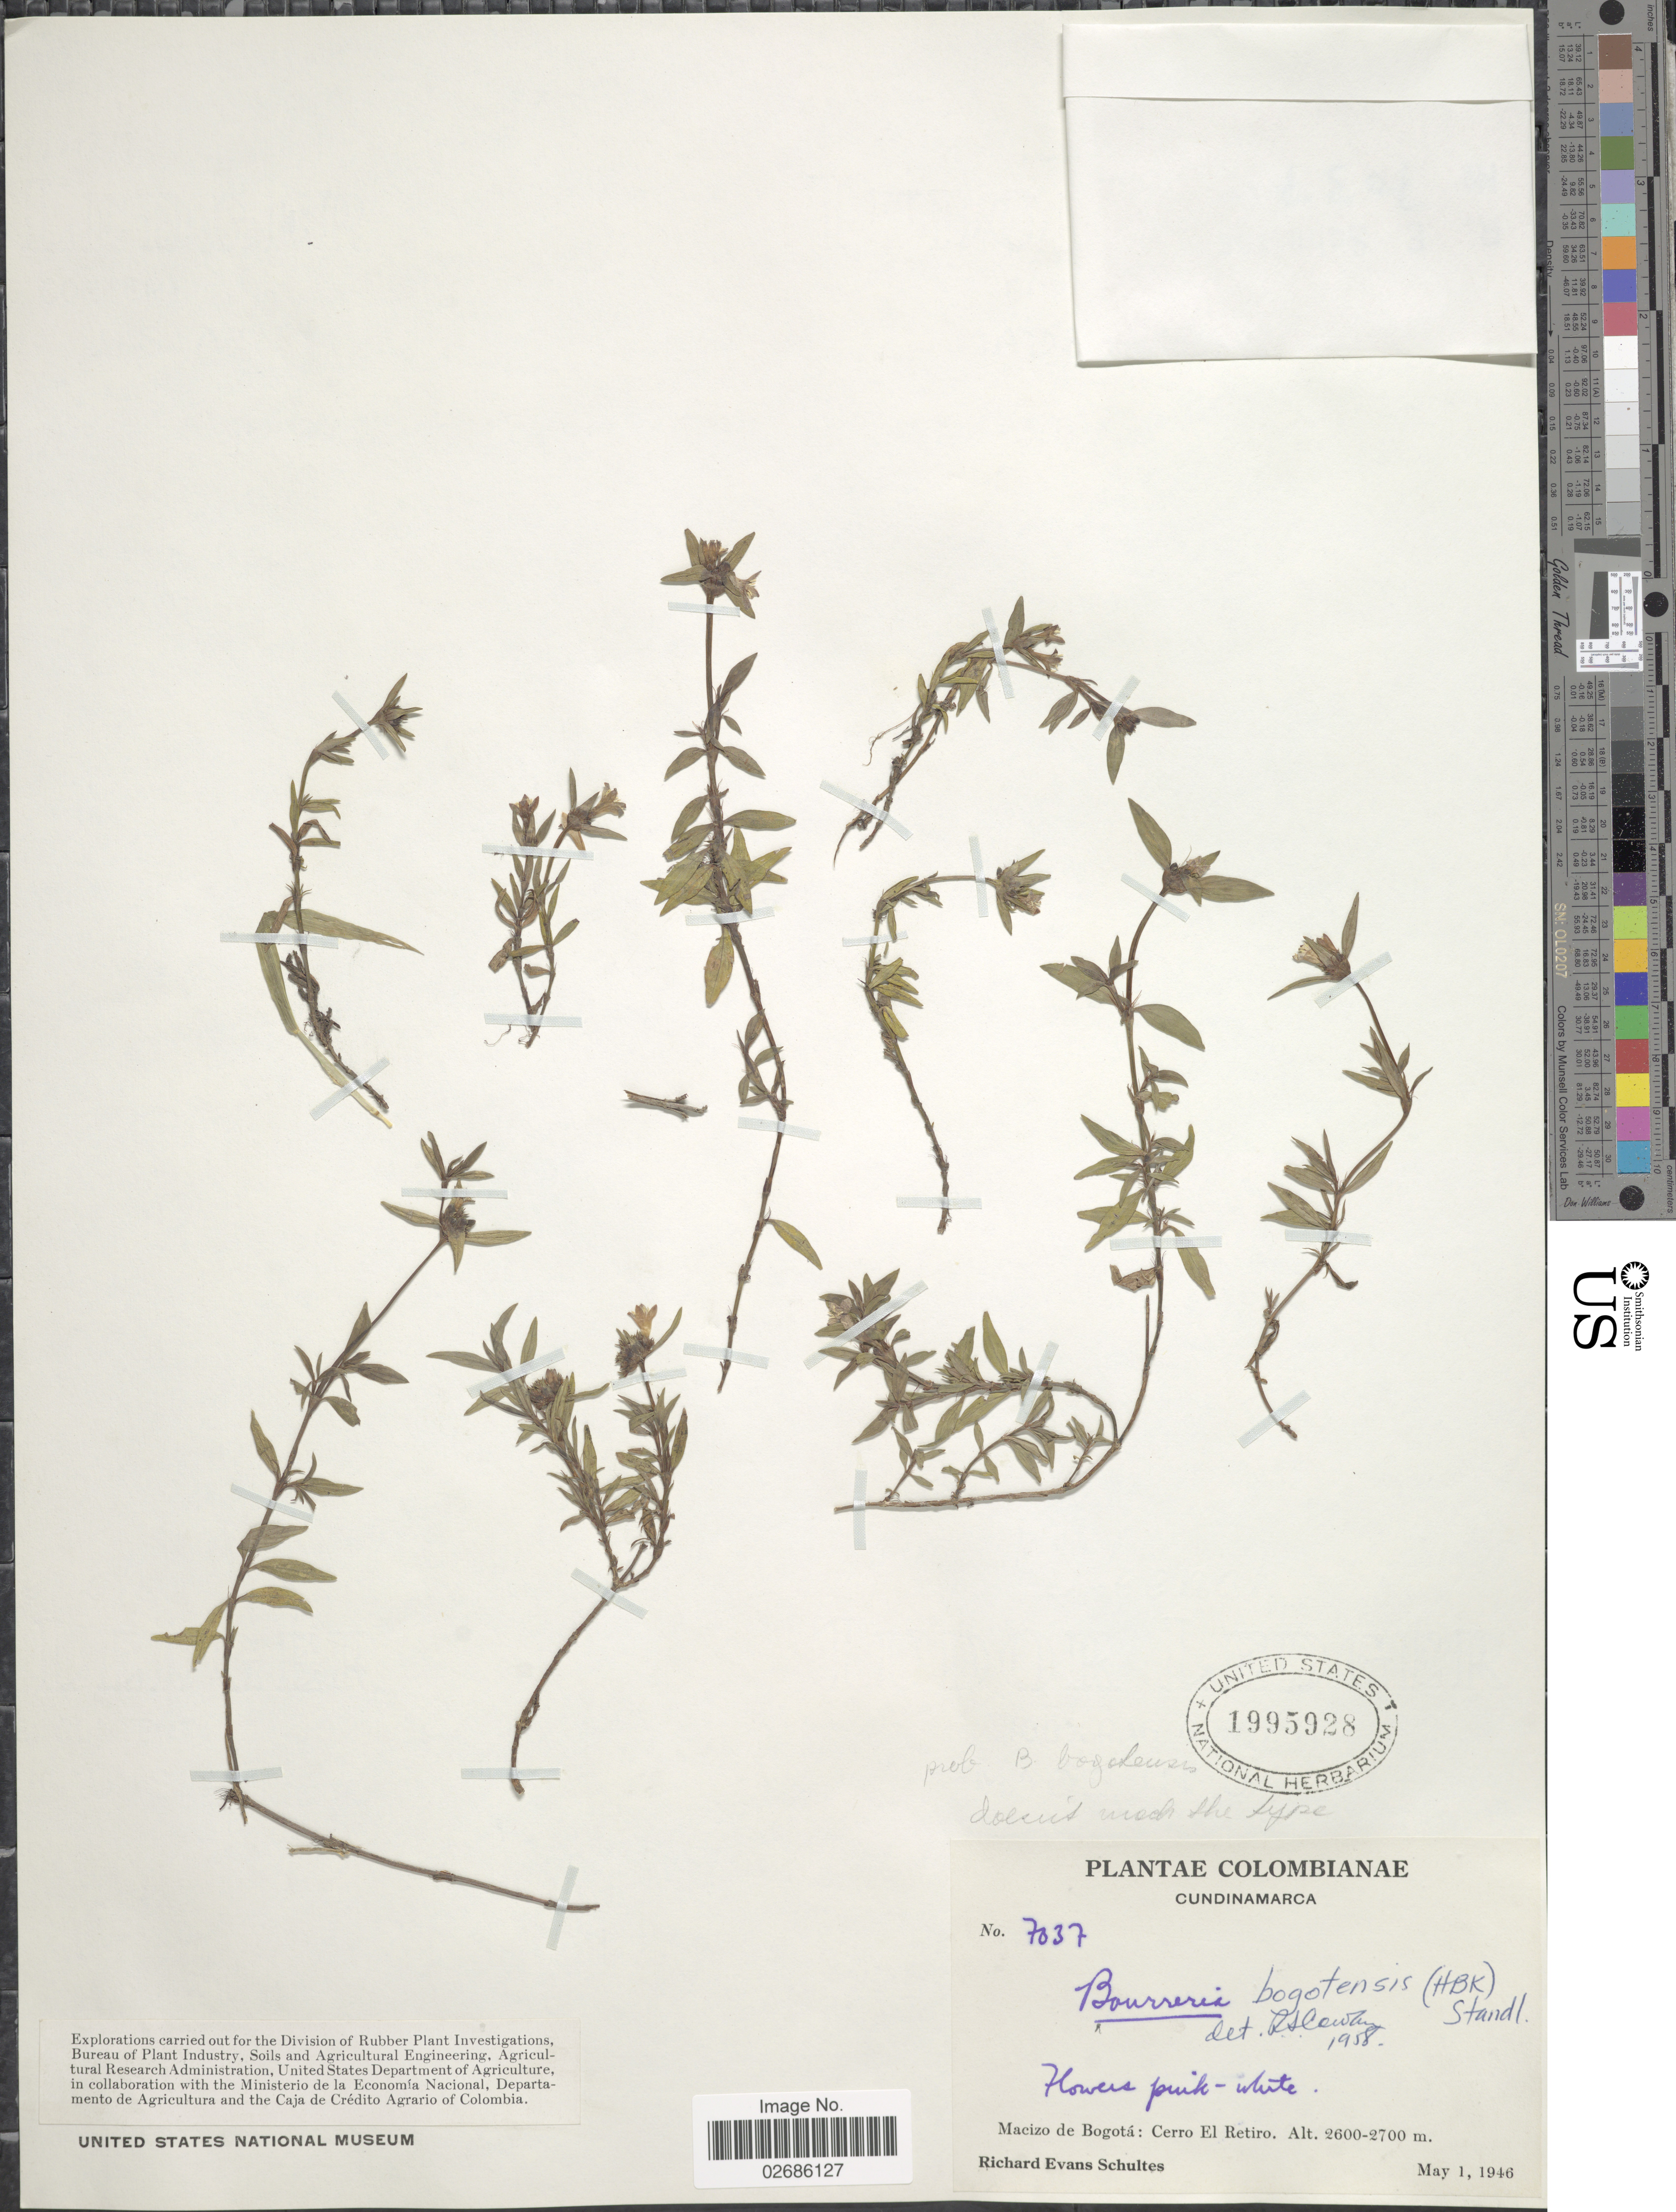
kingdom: Plantae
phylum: Tracheophyta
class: Magnoliopsida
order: Gentianales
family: Rubiaceae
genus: Borreria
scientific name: Borreria bogotensis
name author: (Kunth) Standl.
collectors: R. E. Schultes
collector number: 7037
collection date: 1946-05-01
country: Colombia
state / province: Bogota D.C.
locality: Macizo de Bogotá: Cerro El Retiro.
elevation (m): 2600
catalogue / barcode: US 1995928